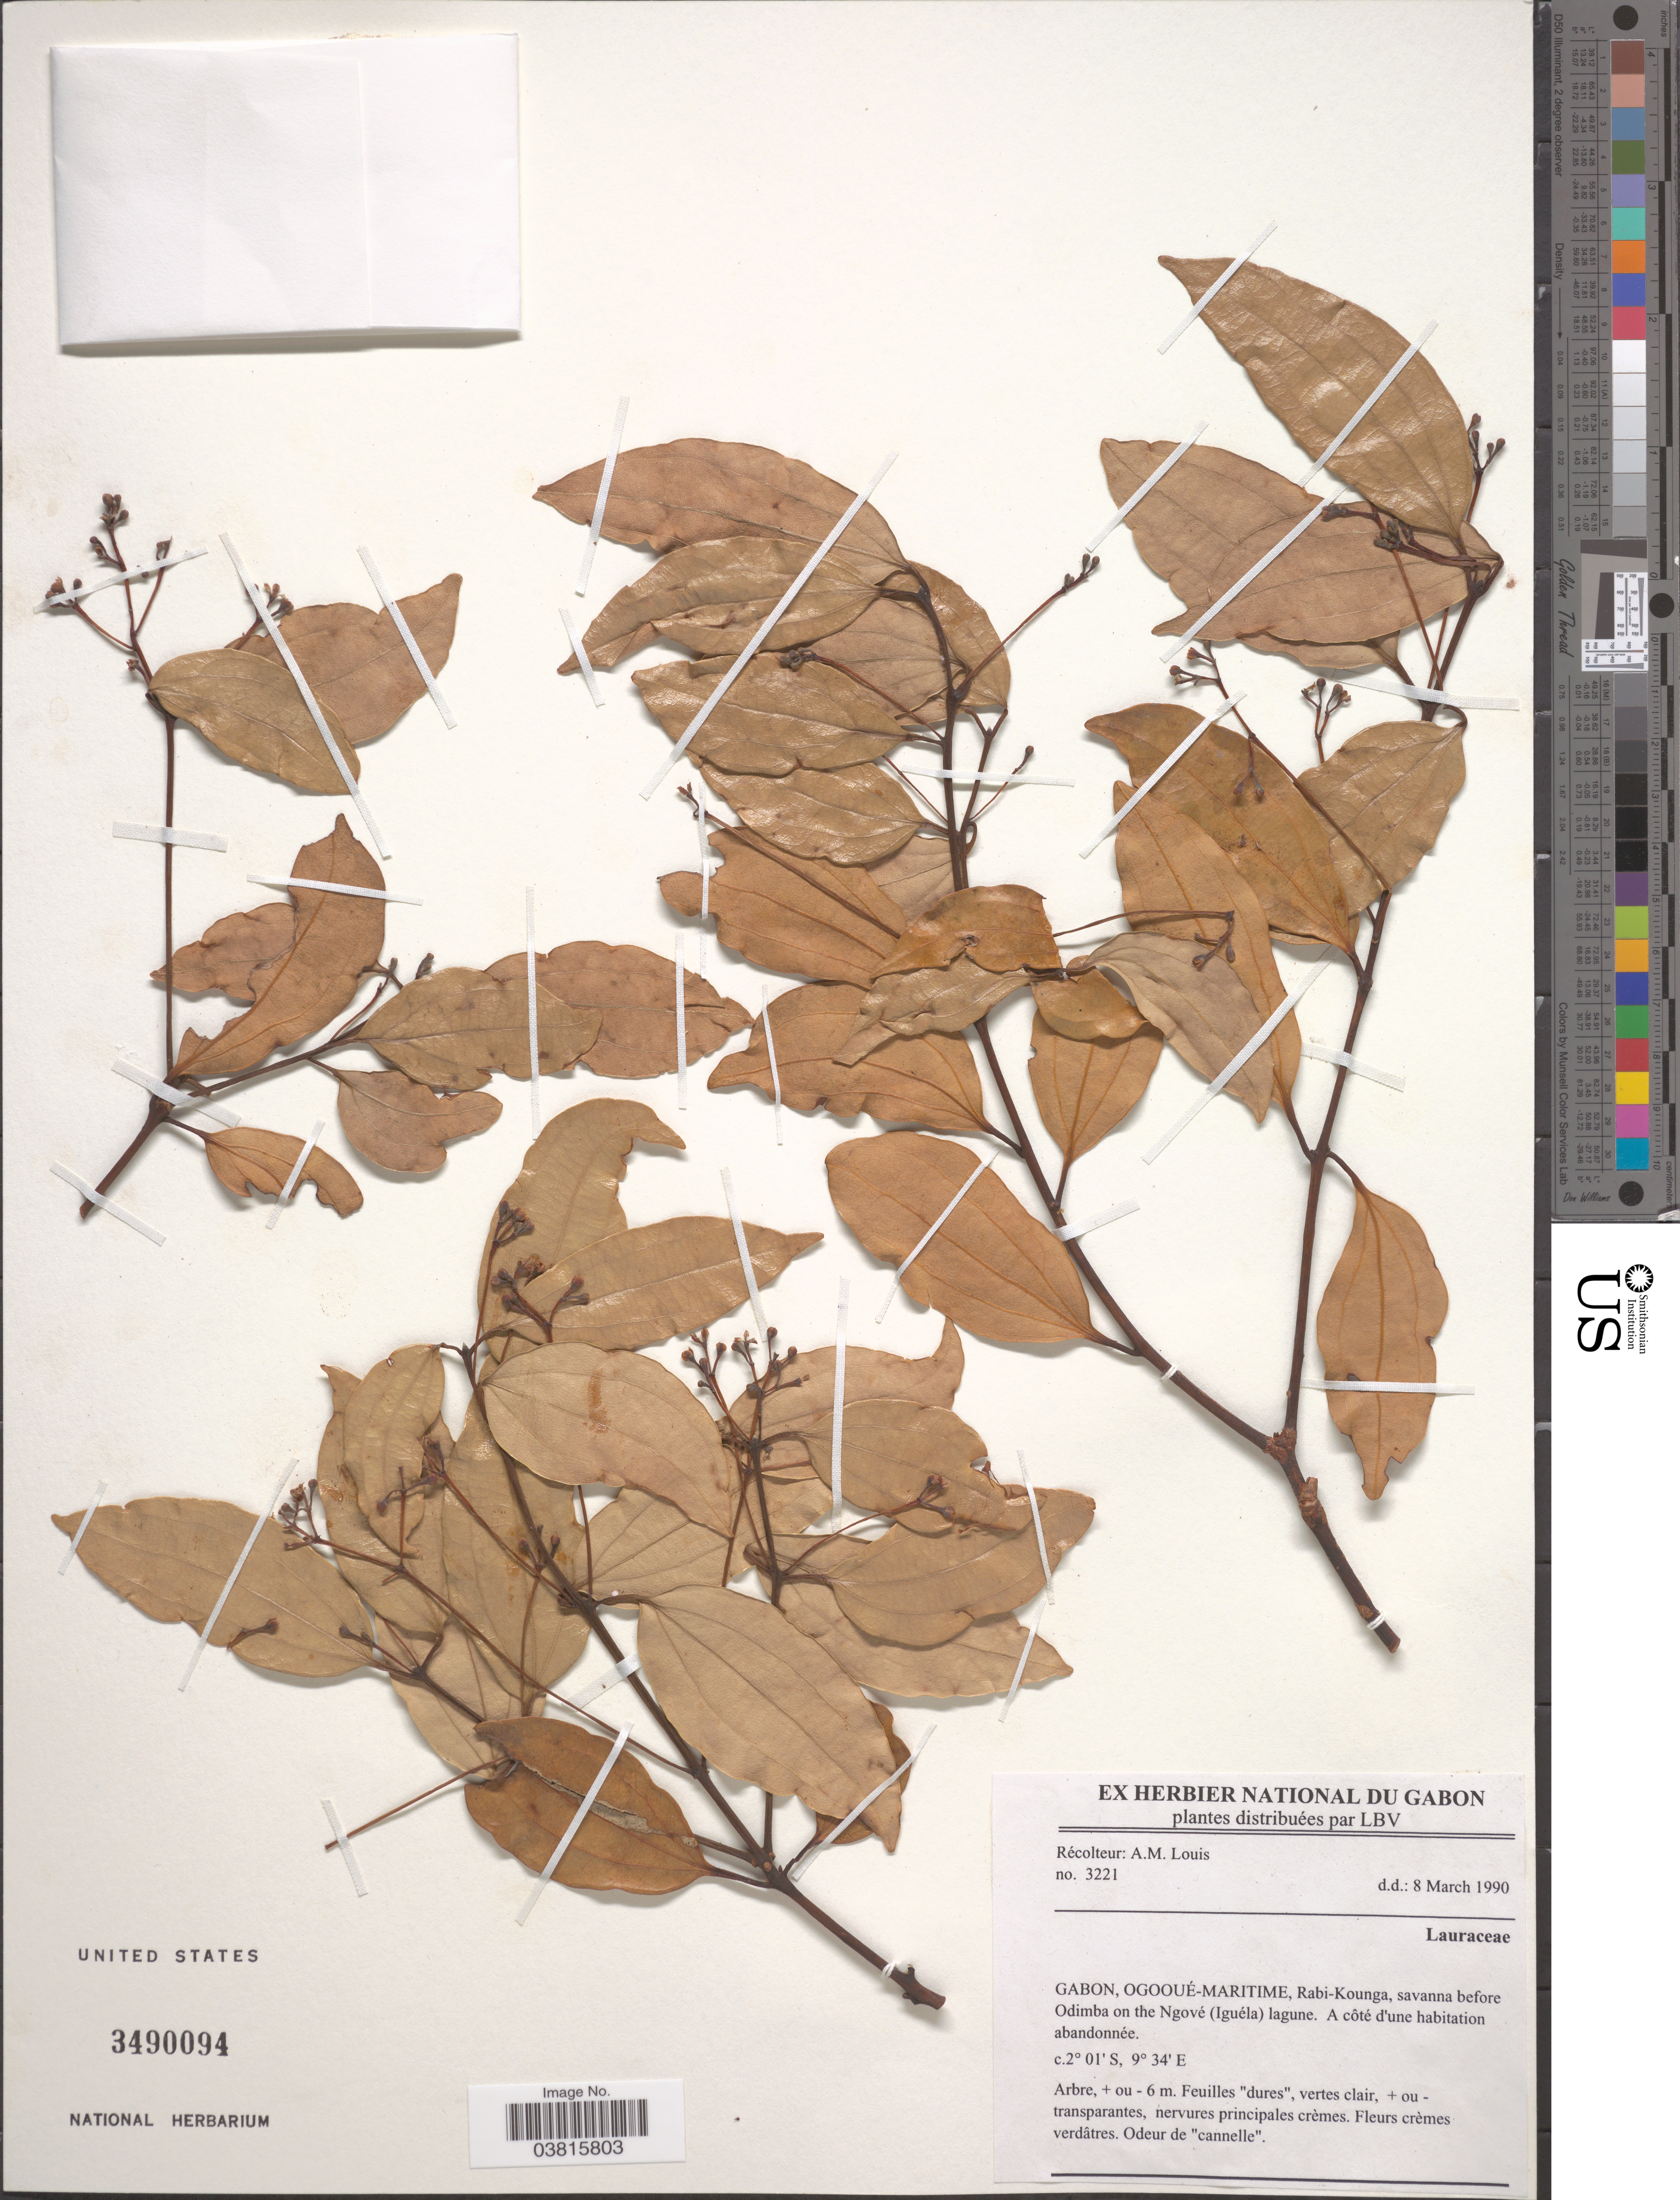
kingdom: Plantae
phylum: Tracheophyta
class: Magnoliopsida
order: Laurales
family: Lauraceae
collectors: A. Louis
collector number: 3221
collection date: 1990-03-08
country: Gabon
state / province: Ogooue-Maritime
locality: Rabi-Kounga, savanna before Odimba on the Ngové (Iguéla) lagune. A côté d'une habitation abandonnée.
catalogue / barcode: US 3490094